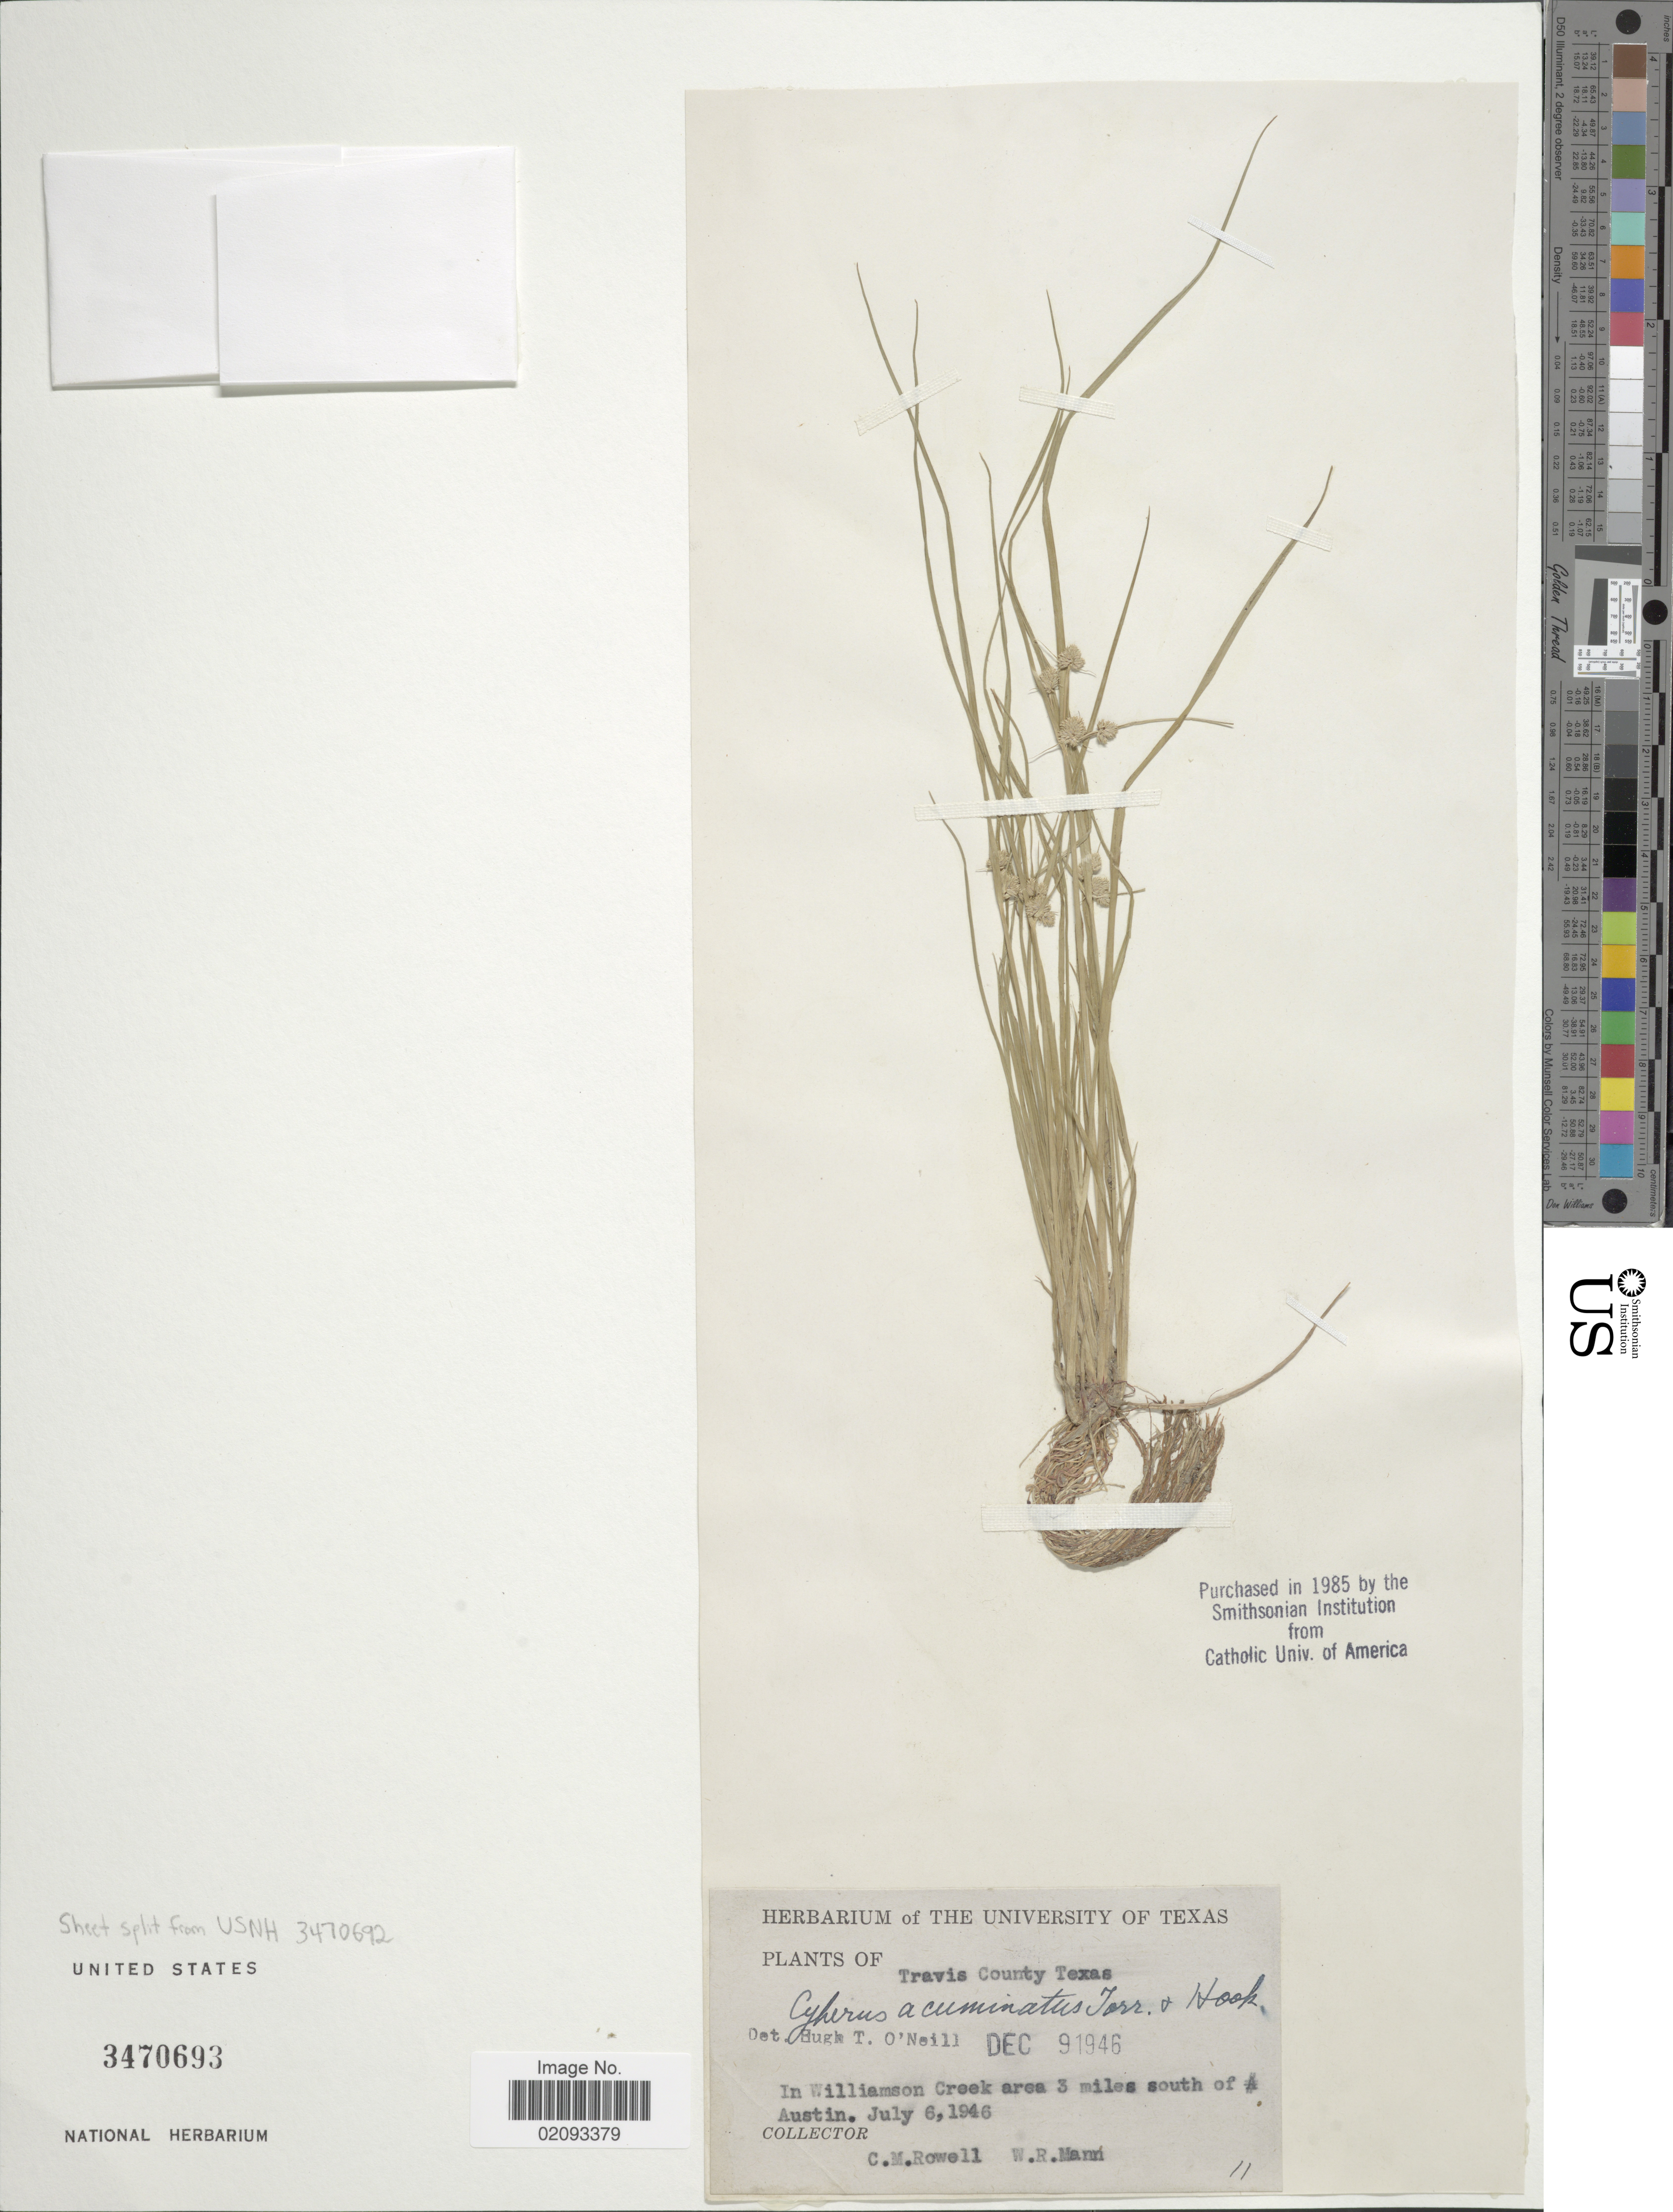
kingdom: Plantae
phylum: Tracheophyta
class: Liliopsida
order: Poales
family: Cyperaceae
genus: Cyperus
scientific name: Cyperus acuminatus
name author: Torr. & Hook.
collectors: C. M. Rowell & W. Mann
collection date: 1946-07-06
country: United States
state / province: Texas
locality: Travis County. In Williamson Creek area 3 miles south of Austin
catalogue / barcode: US 3470693